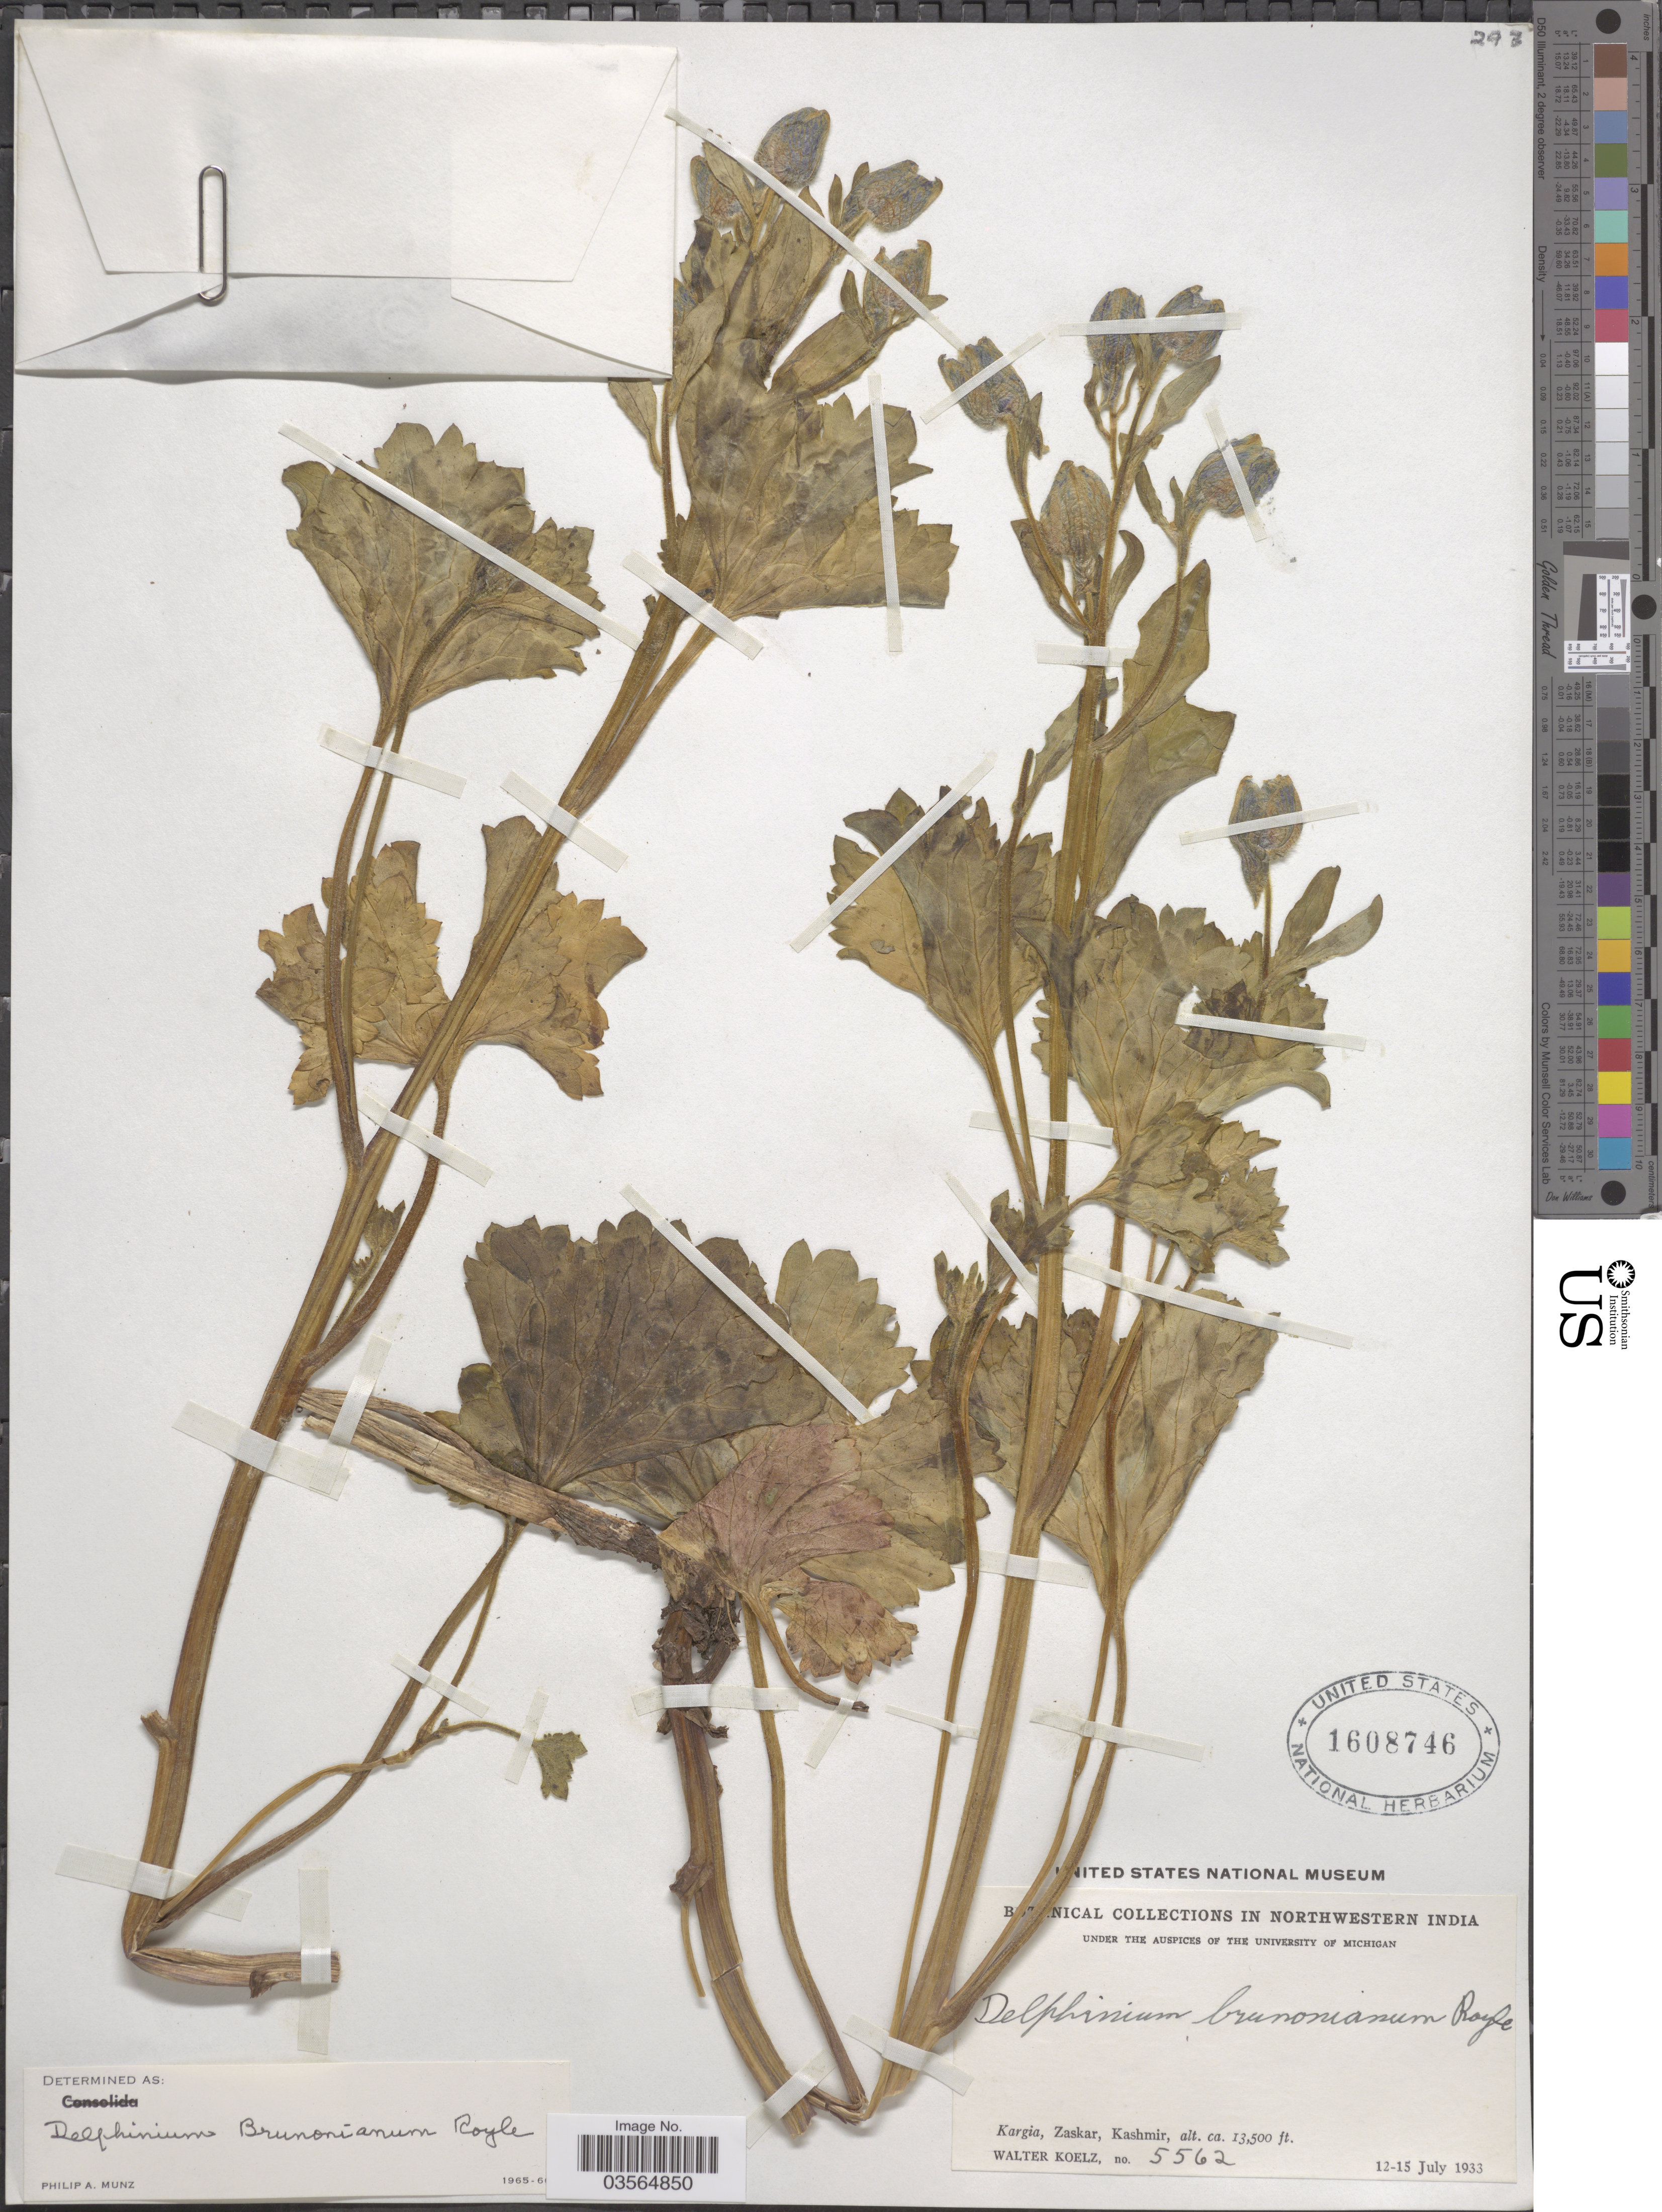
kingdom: Plantae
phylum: Tracheophyta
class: Magnoliopsida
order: Ranunculales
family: Ranunculaceae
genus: Delphinium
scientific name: Delphinium brunonianum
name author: Royle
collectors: W. N. Koelz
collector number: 5562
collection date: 1933-07-12/1933-07-15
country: India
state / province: Jammu and Kashmir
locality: Northwestern India. Kargia, Zaskar, Kashmir.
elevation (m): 4115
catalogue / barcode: US 1608746